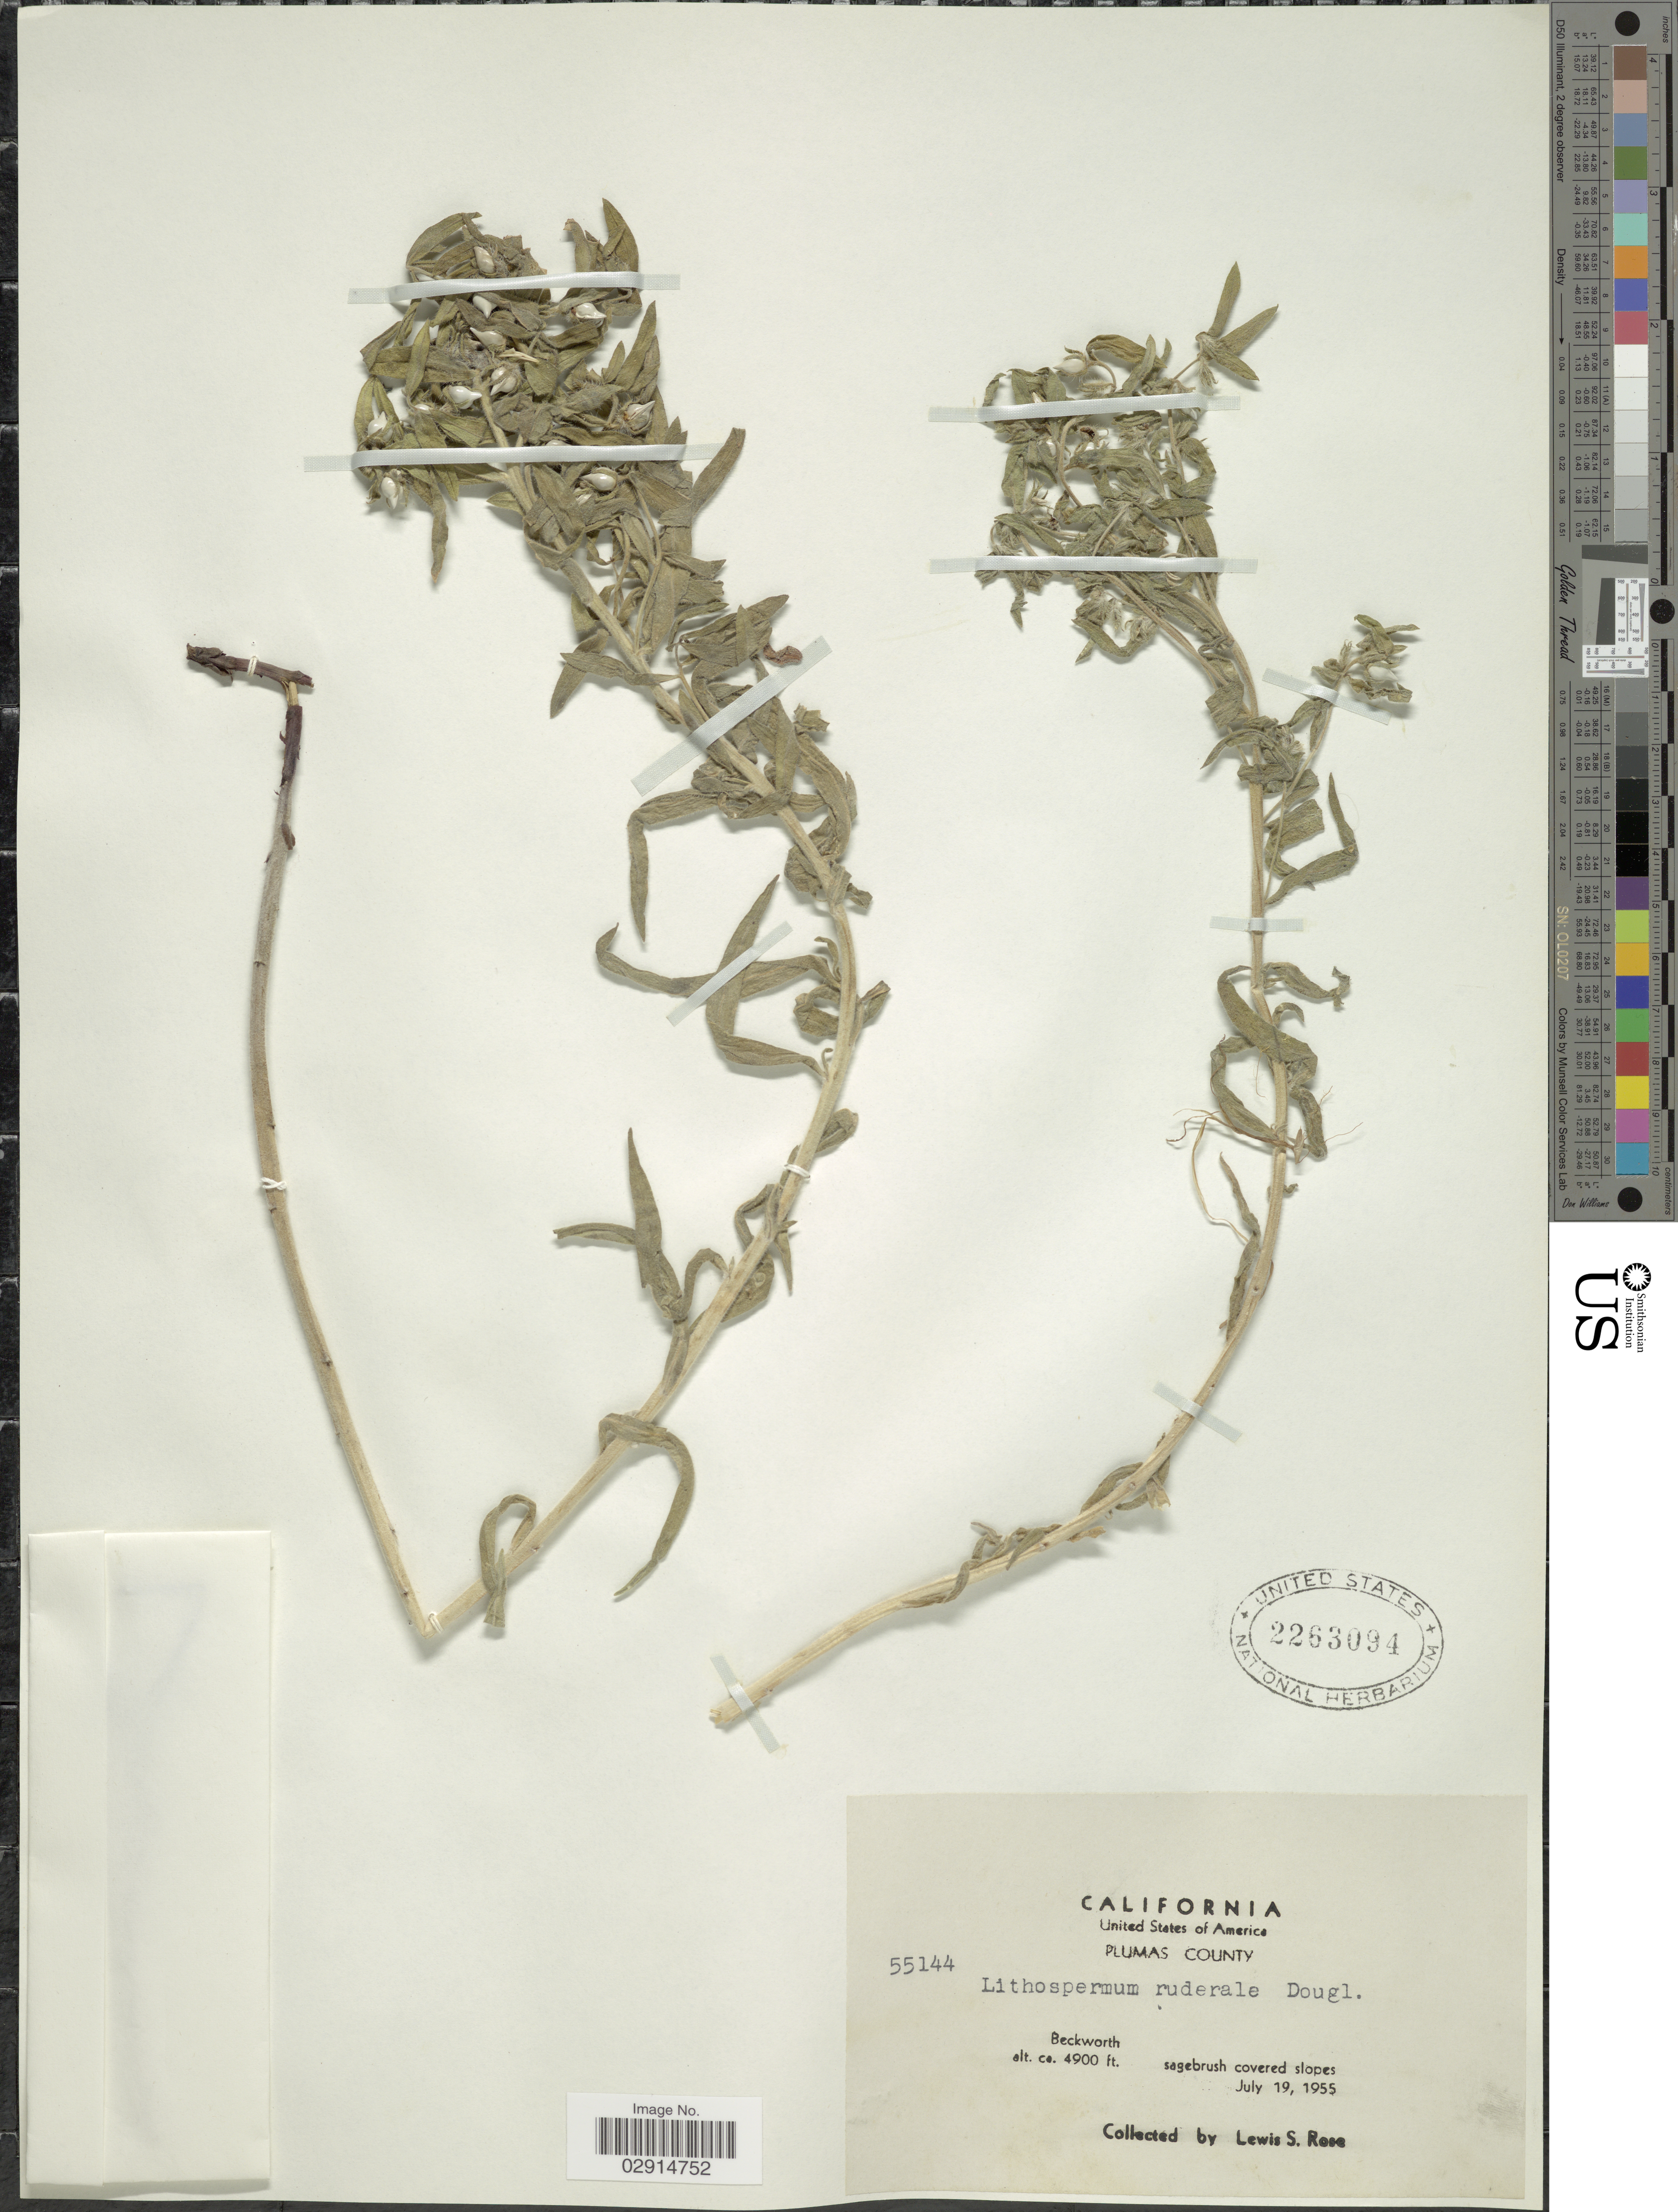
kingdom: Plantae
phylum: Tracheophyta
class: Magnoliopsida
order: Boraginales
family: Boraginaceae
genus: Lithospermum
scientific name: Lithospermum ruderale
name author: Douglas ex Lehm.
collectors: L. S. Rose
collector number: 55144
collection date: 1955-07-19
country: United States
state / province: California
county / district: Plumas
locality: Plumas County, Beckworth.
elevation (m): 1494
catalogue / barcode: US 2263094